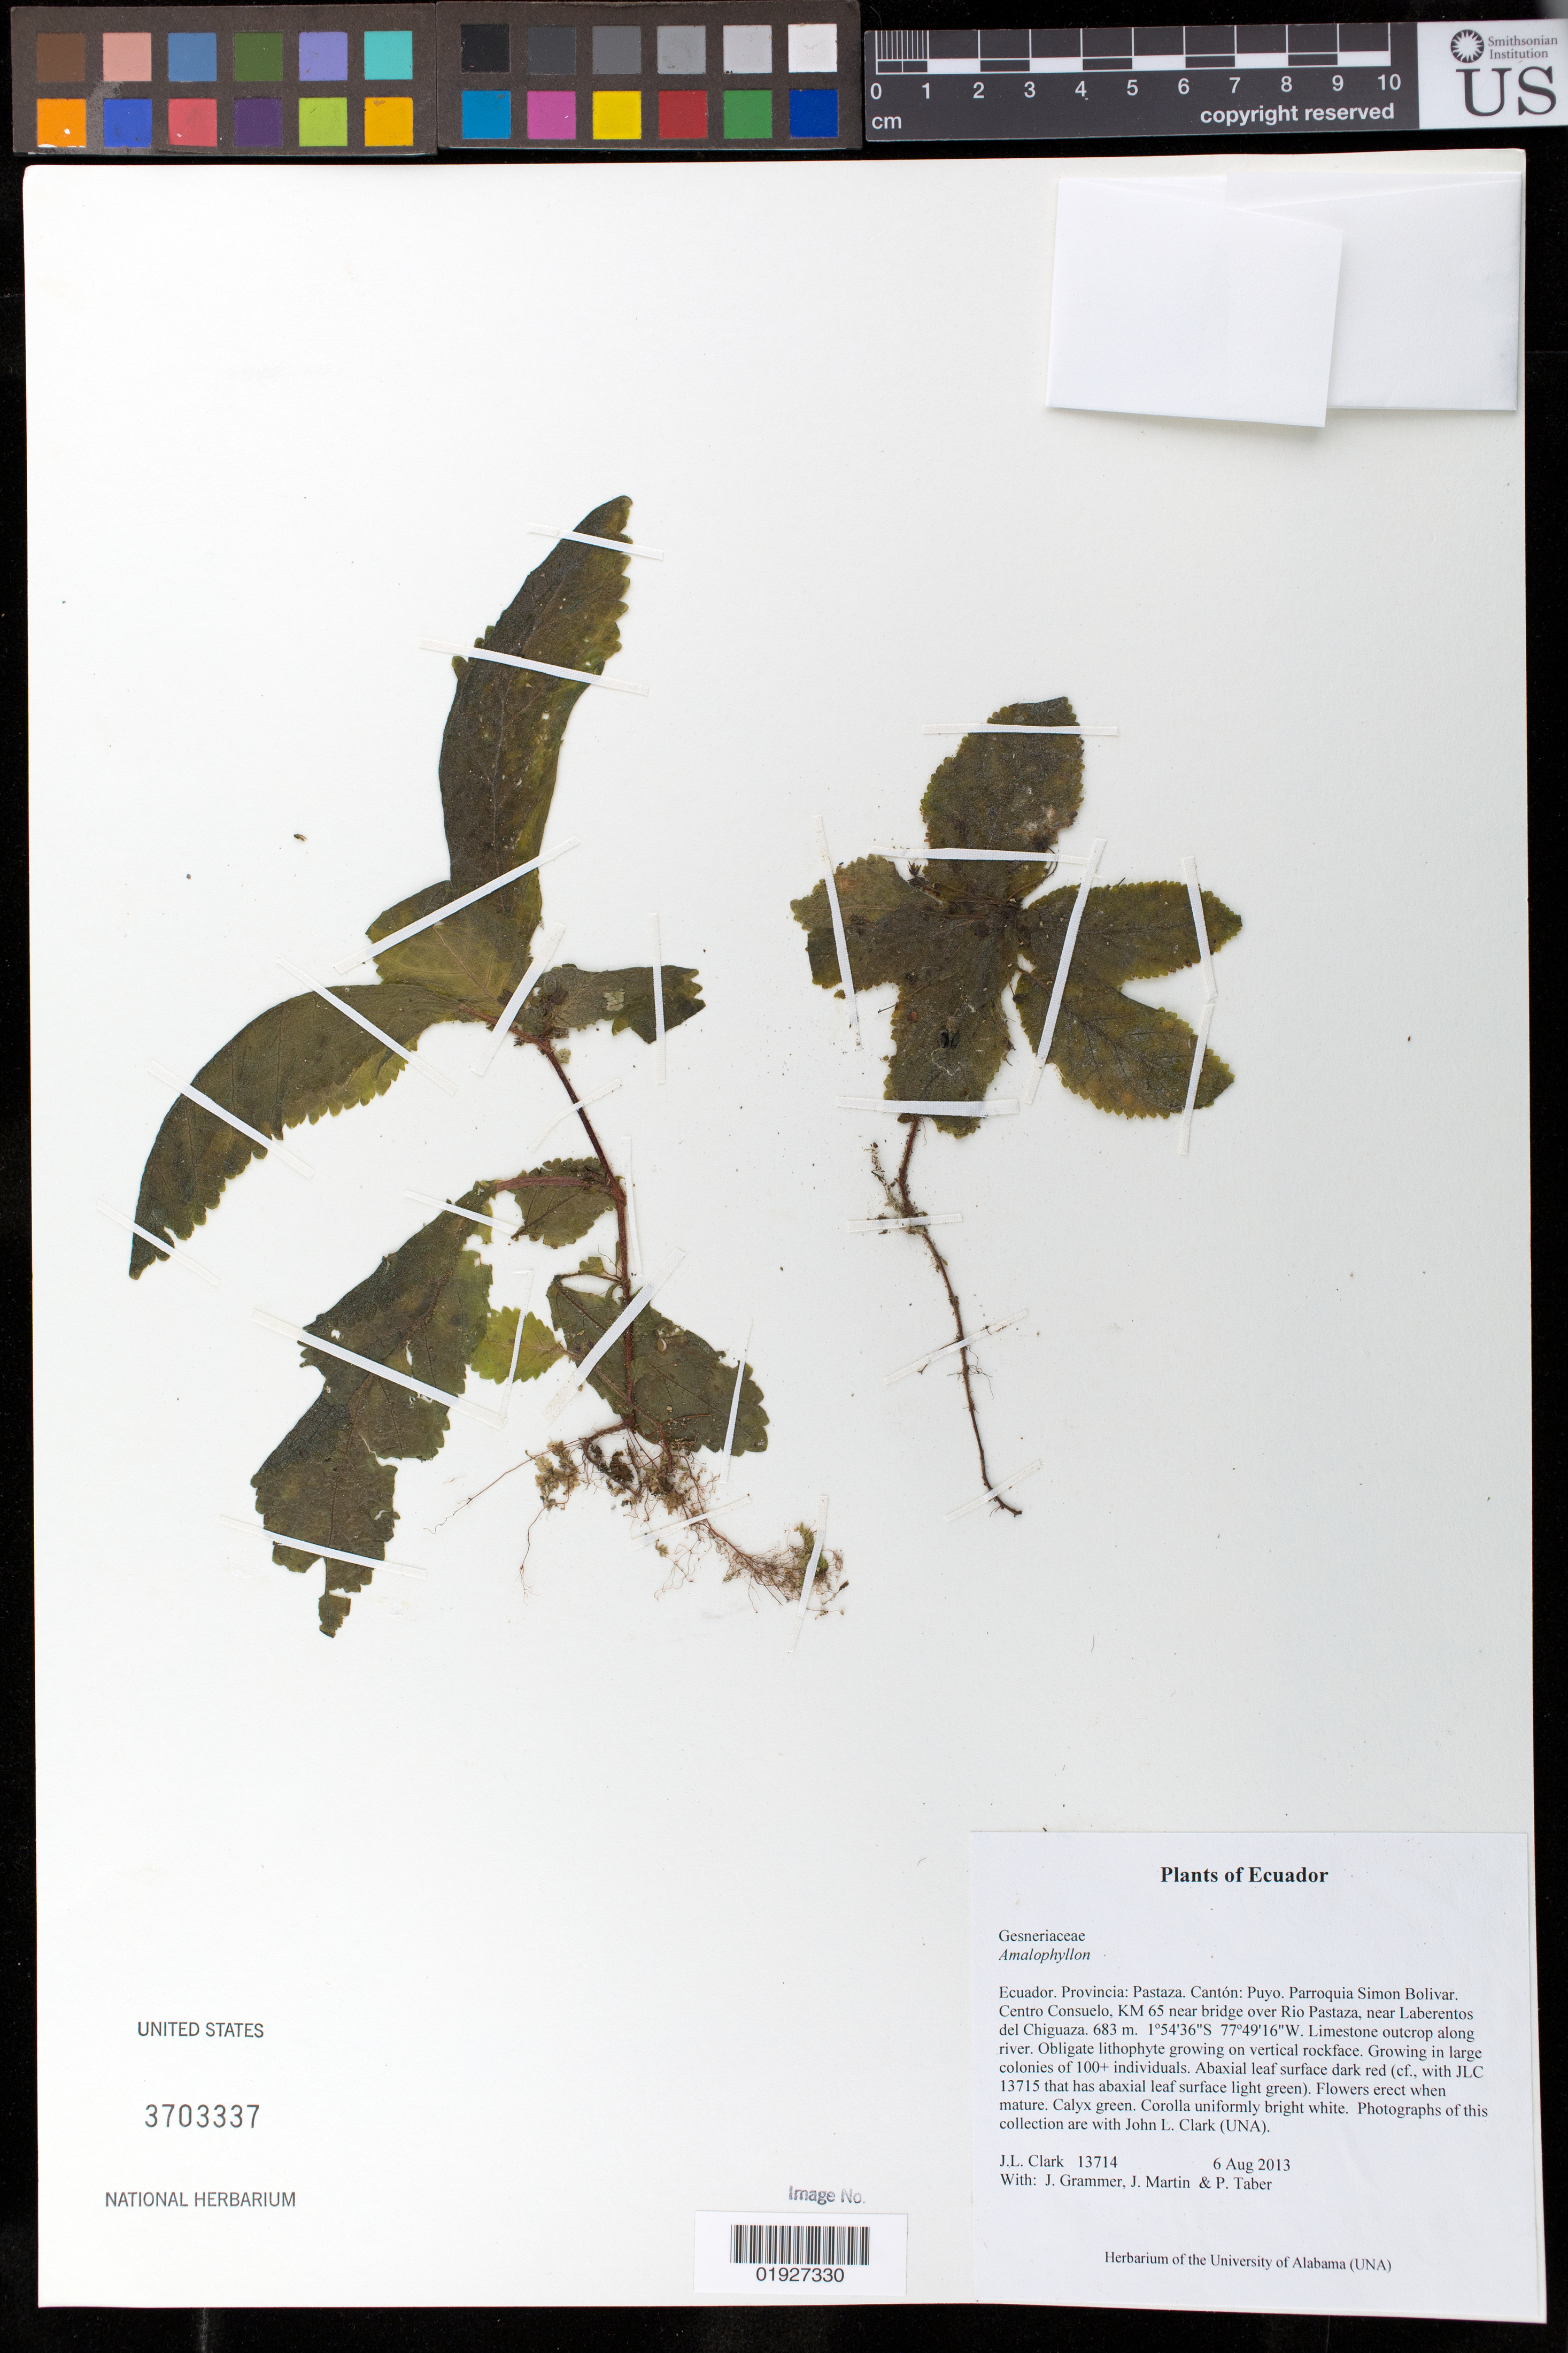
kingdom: Plantae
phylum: Tracheophyta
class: Magnoliopsida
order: Lamiales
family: Gesneriaceae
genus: Amalophyllon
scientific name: Amalophyllon sp.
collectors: J. L. Clark, J. Grammer, J. Martin & P. Taber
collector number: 13714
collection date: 2013-08-06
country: Ecuador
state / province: Pastaza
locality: Canton: Puyo. Parroquia Simon Bolivar. Centro Consuelo, KM 65 near bridge over Rio Pastaza, near Laberentos del Chiguaza.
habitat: Limestone outcrop along river.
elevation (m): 683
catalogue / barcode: US 3703337